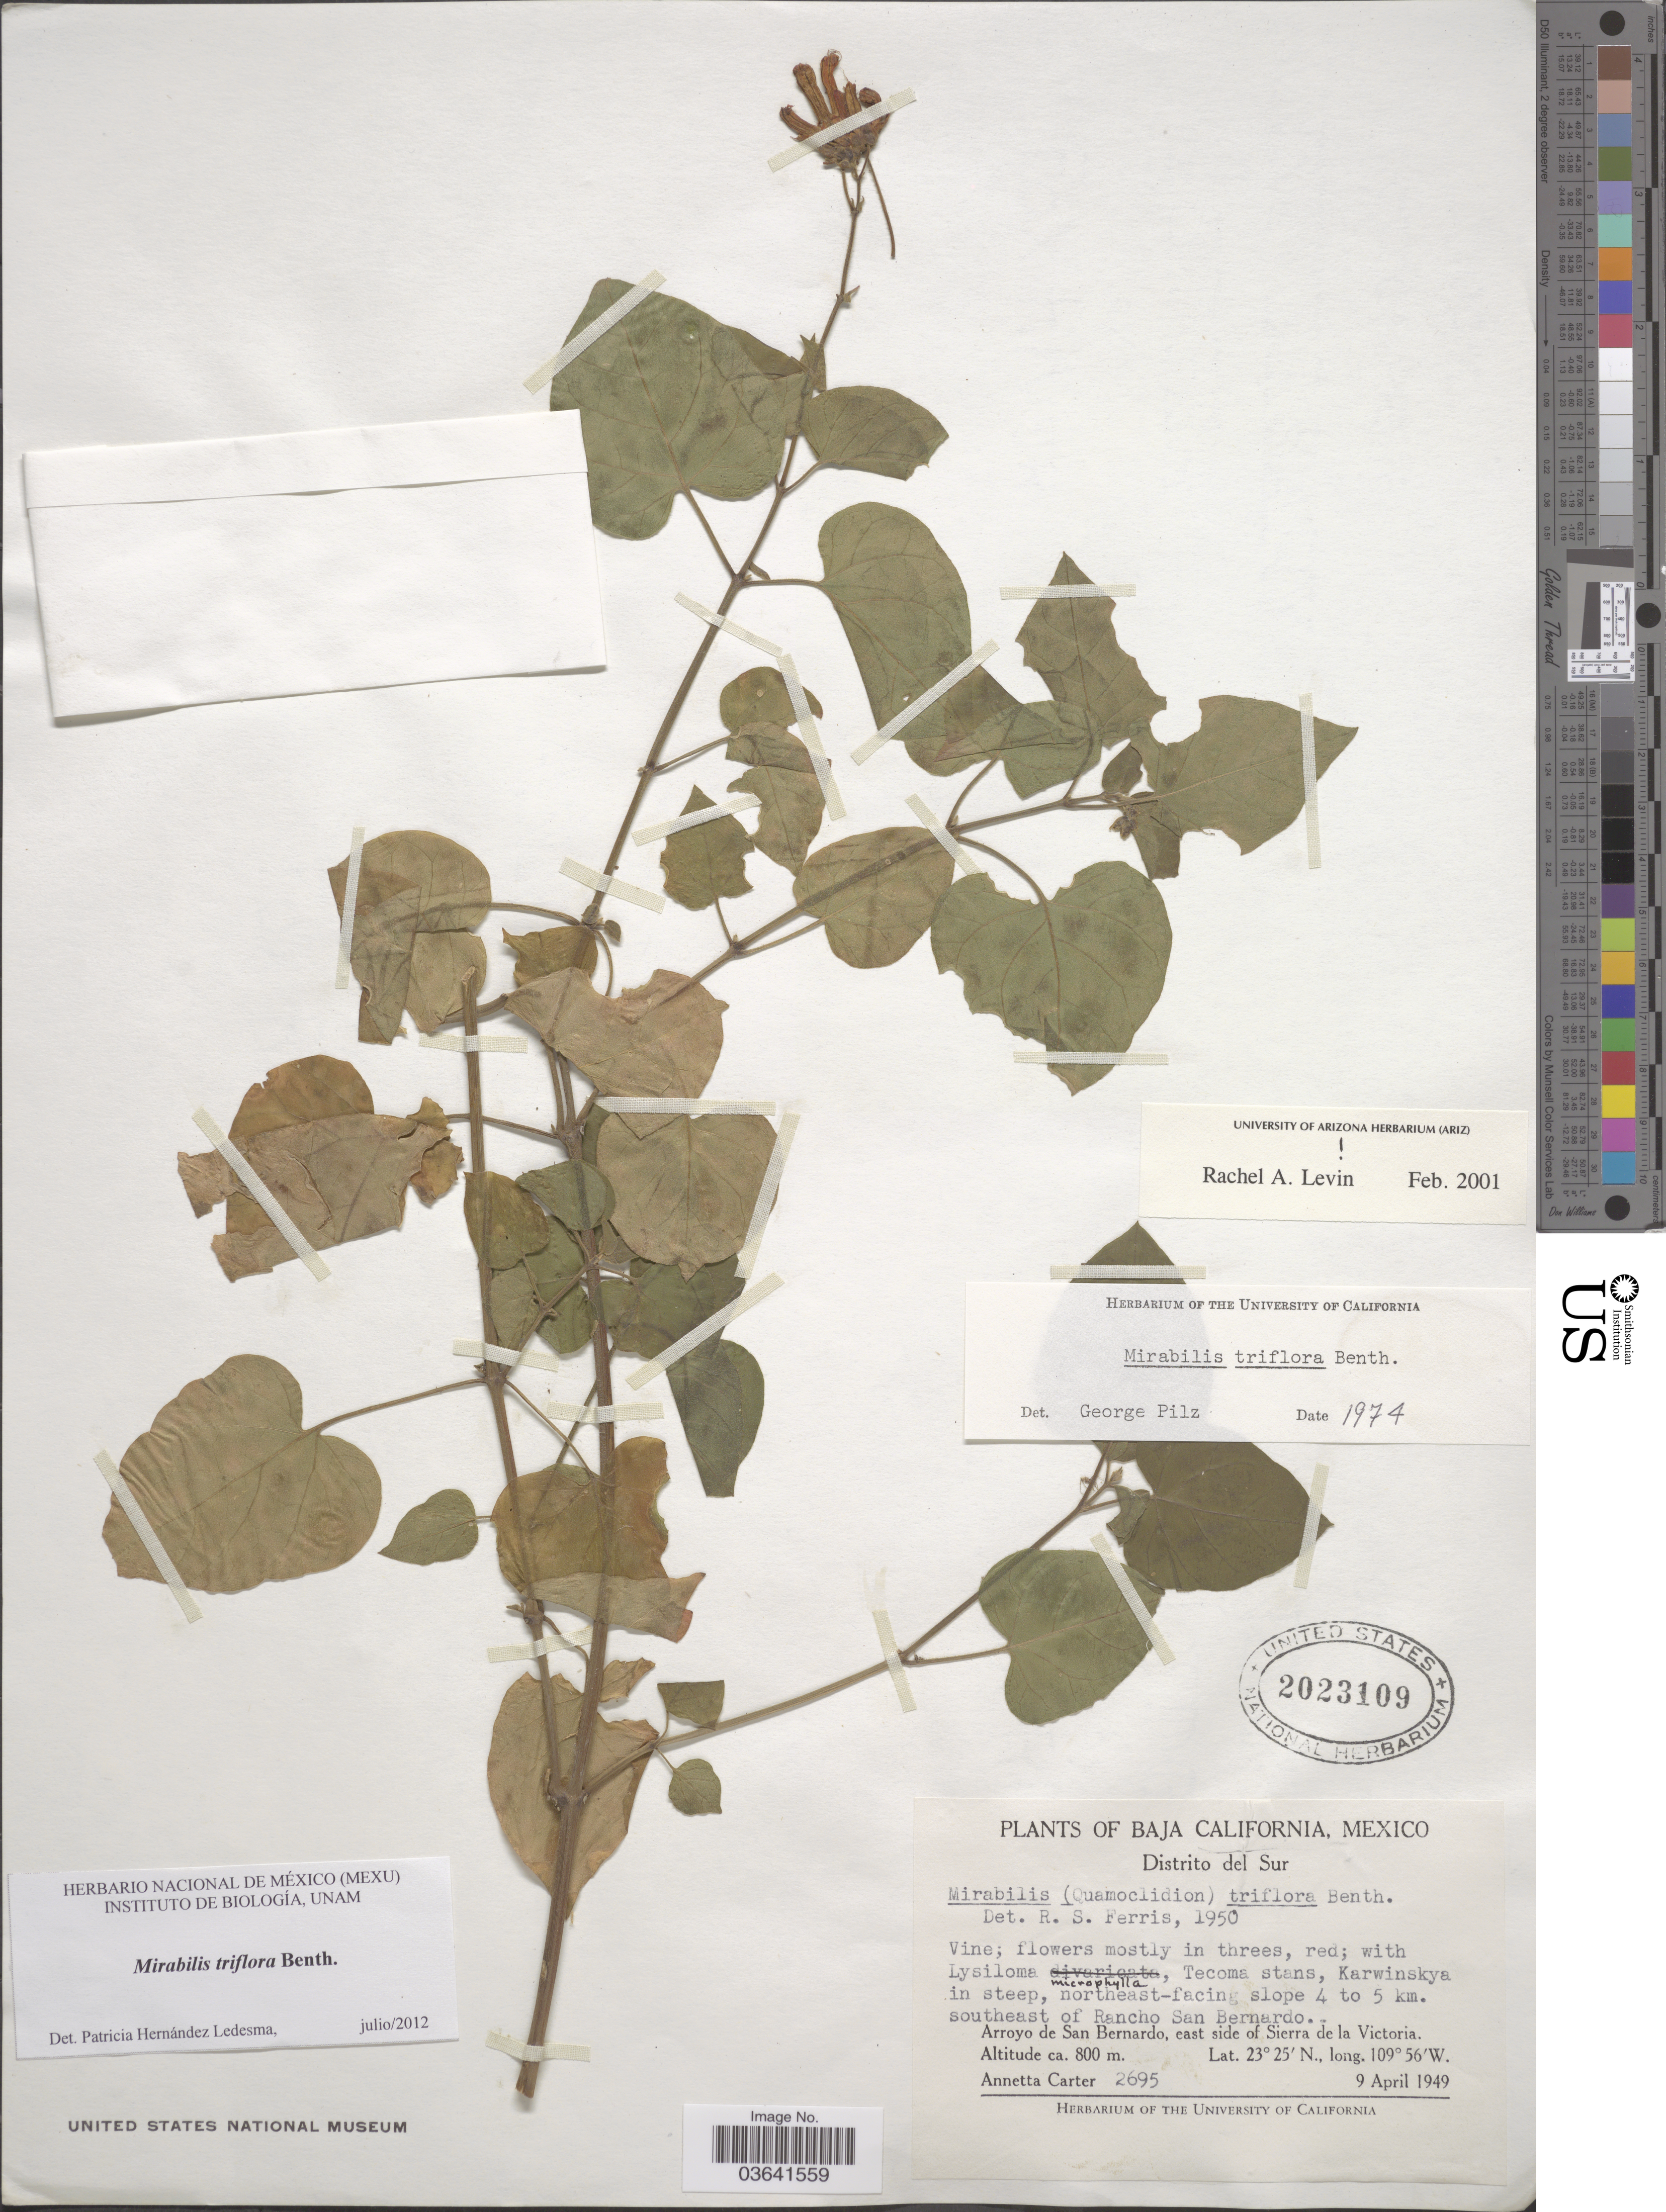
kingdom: Plantae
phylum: Tracheophyta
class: Magnoliopsida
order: Caryophyllales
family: Nyctaginaceae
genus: Mirabilis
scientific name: Mirabilis triflora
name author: Benth.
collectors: A. Carter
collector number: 2695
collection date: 1949-04-09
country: Mexico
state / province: Baja California Sur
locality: Distrito del Sur. Northeast-facing slope 4 to 5 km. southeast of Rancho San Bernardo. Arroyo de San Bernardo, east side of Sierra de la Victoria.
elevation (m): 800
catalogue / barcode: US 2023109